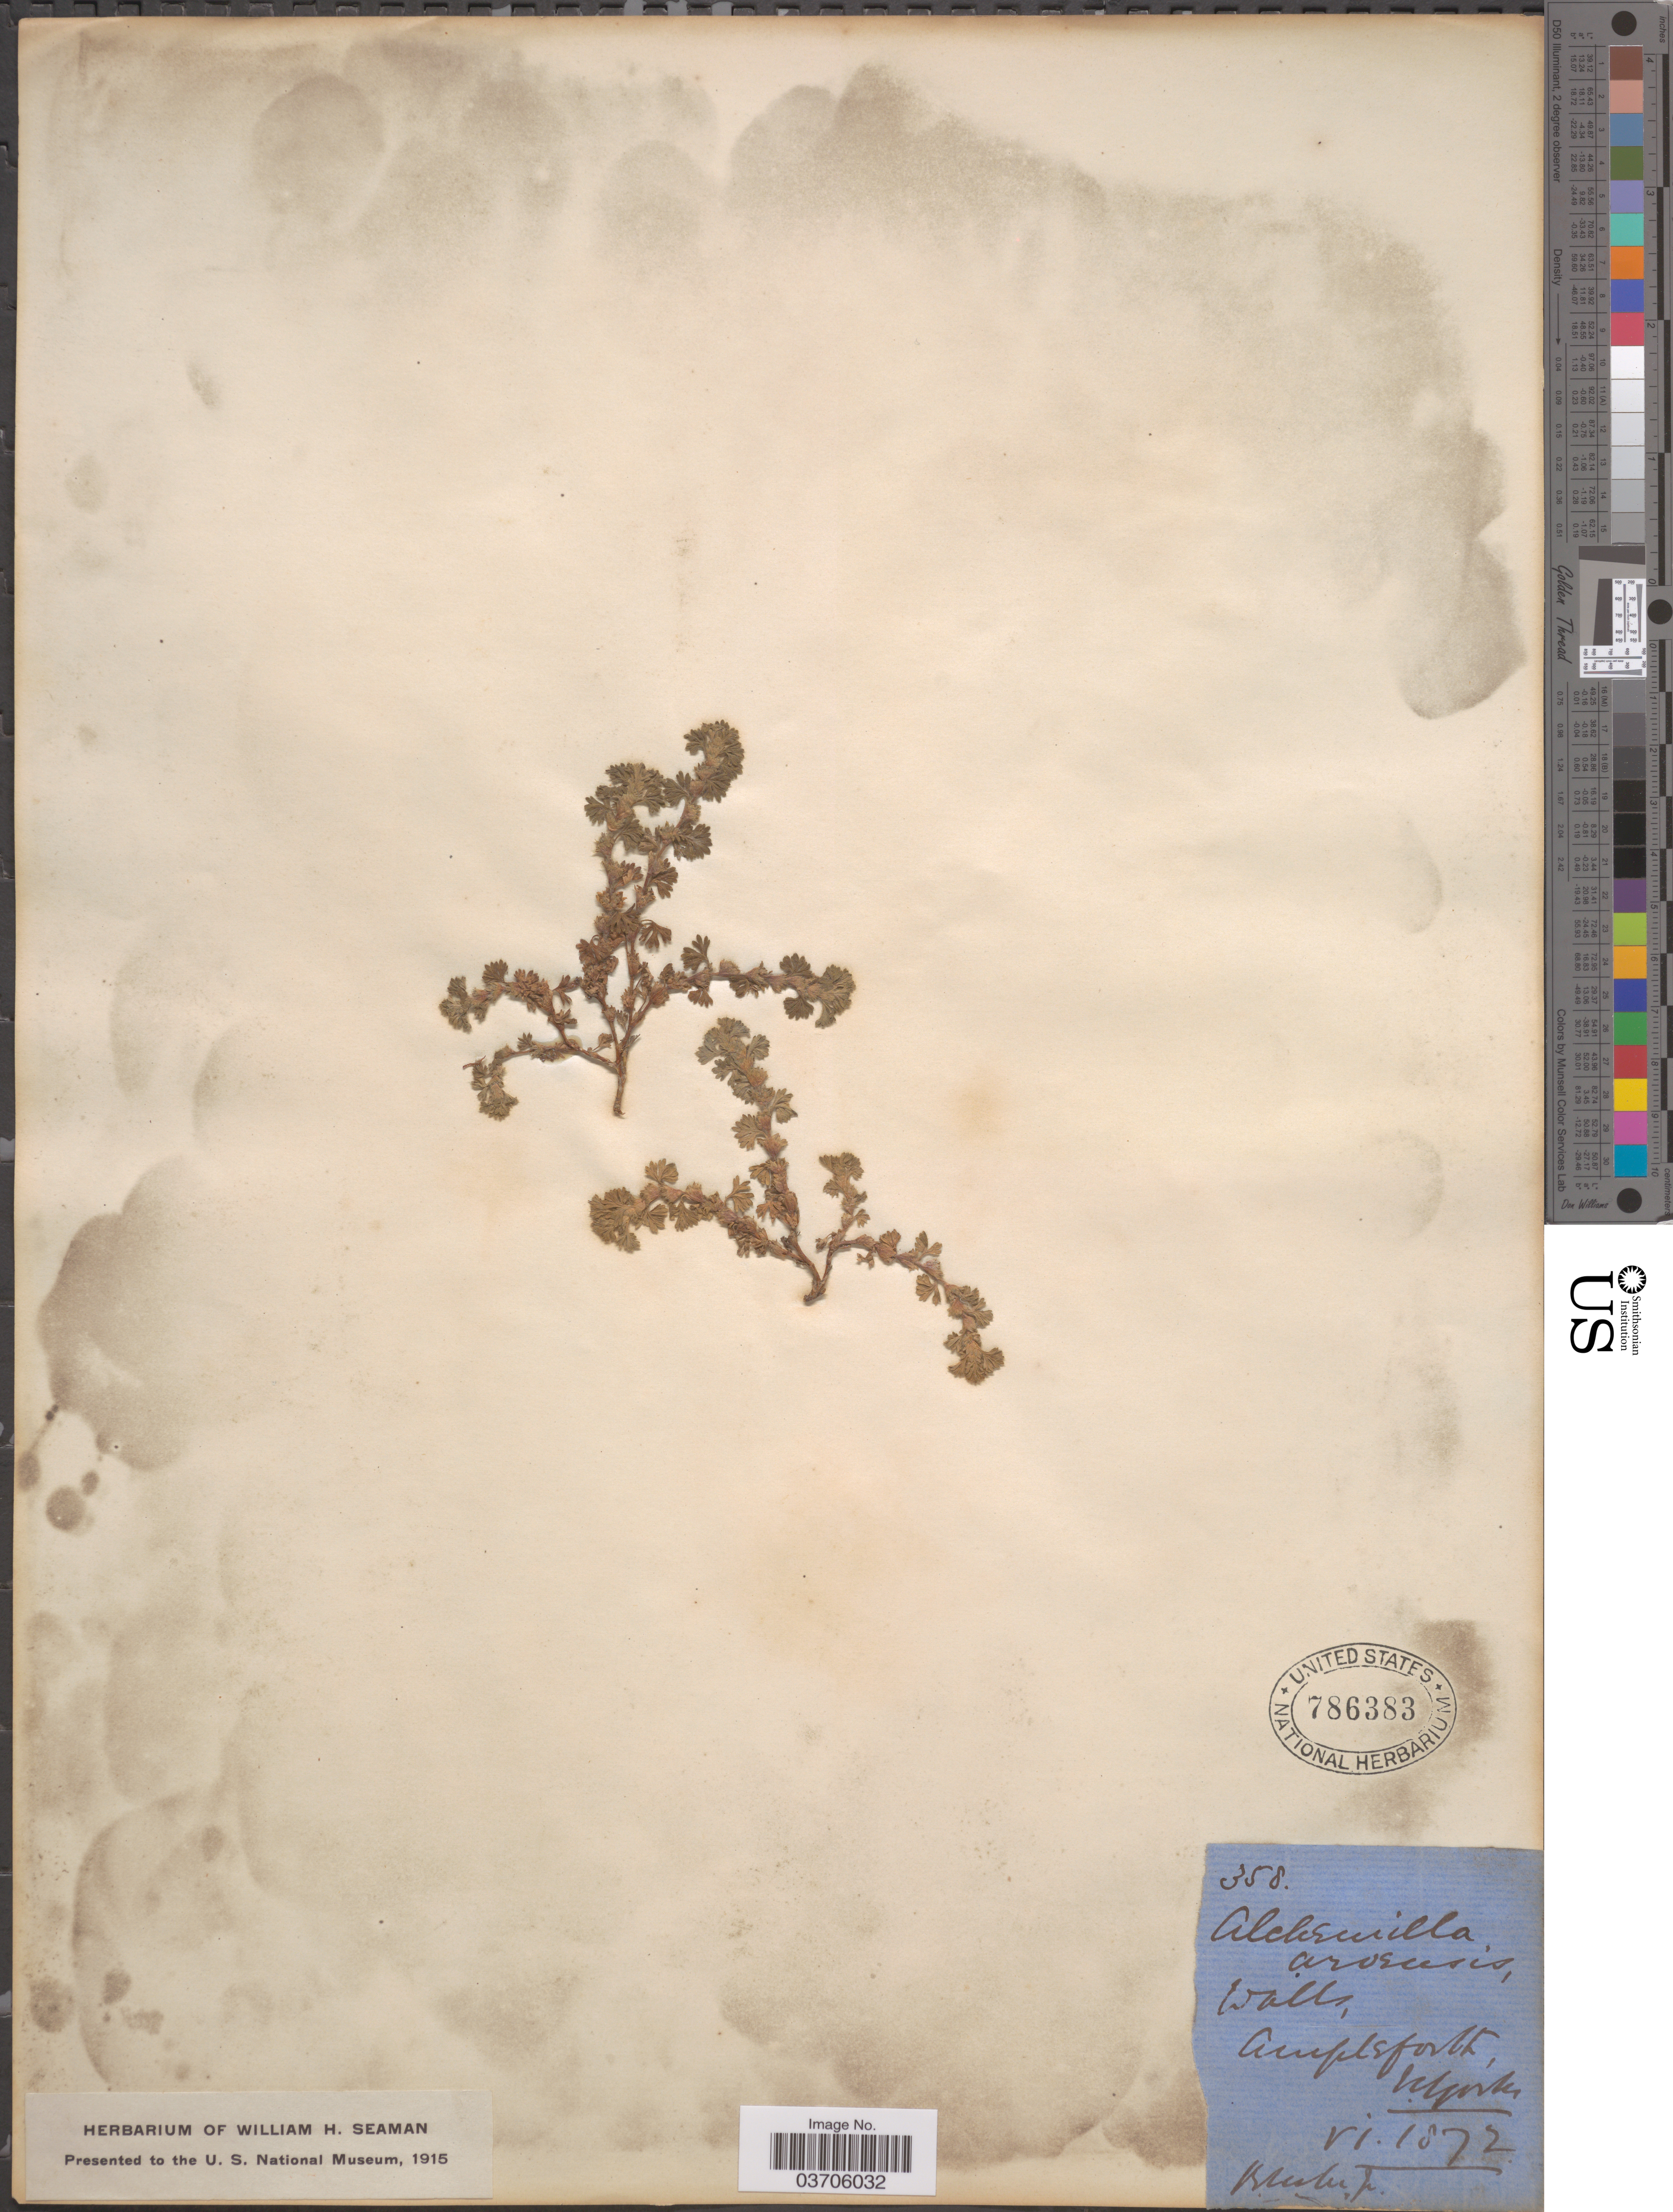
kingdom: Plantae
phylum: Tracheophyta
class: Magnoliopsida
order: Rosales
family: Rosaceae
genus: Aphanes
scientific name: Aphanes arvensis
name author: L.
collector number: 358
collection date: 1872-06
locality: [illegible text].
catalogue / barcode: US 786383